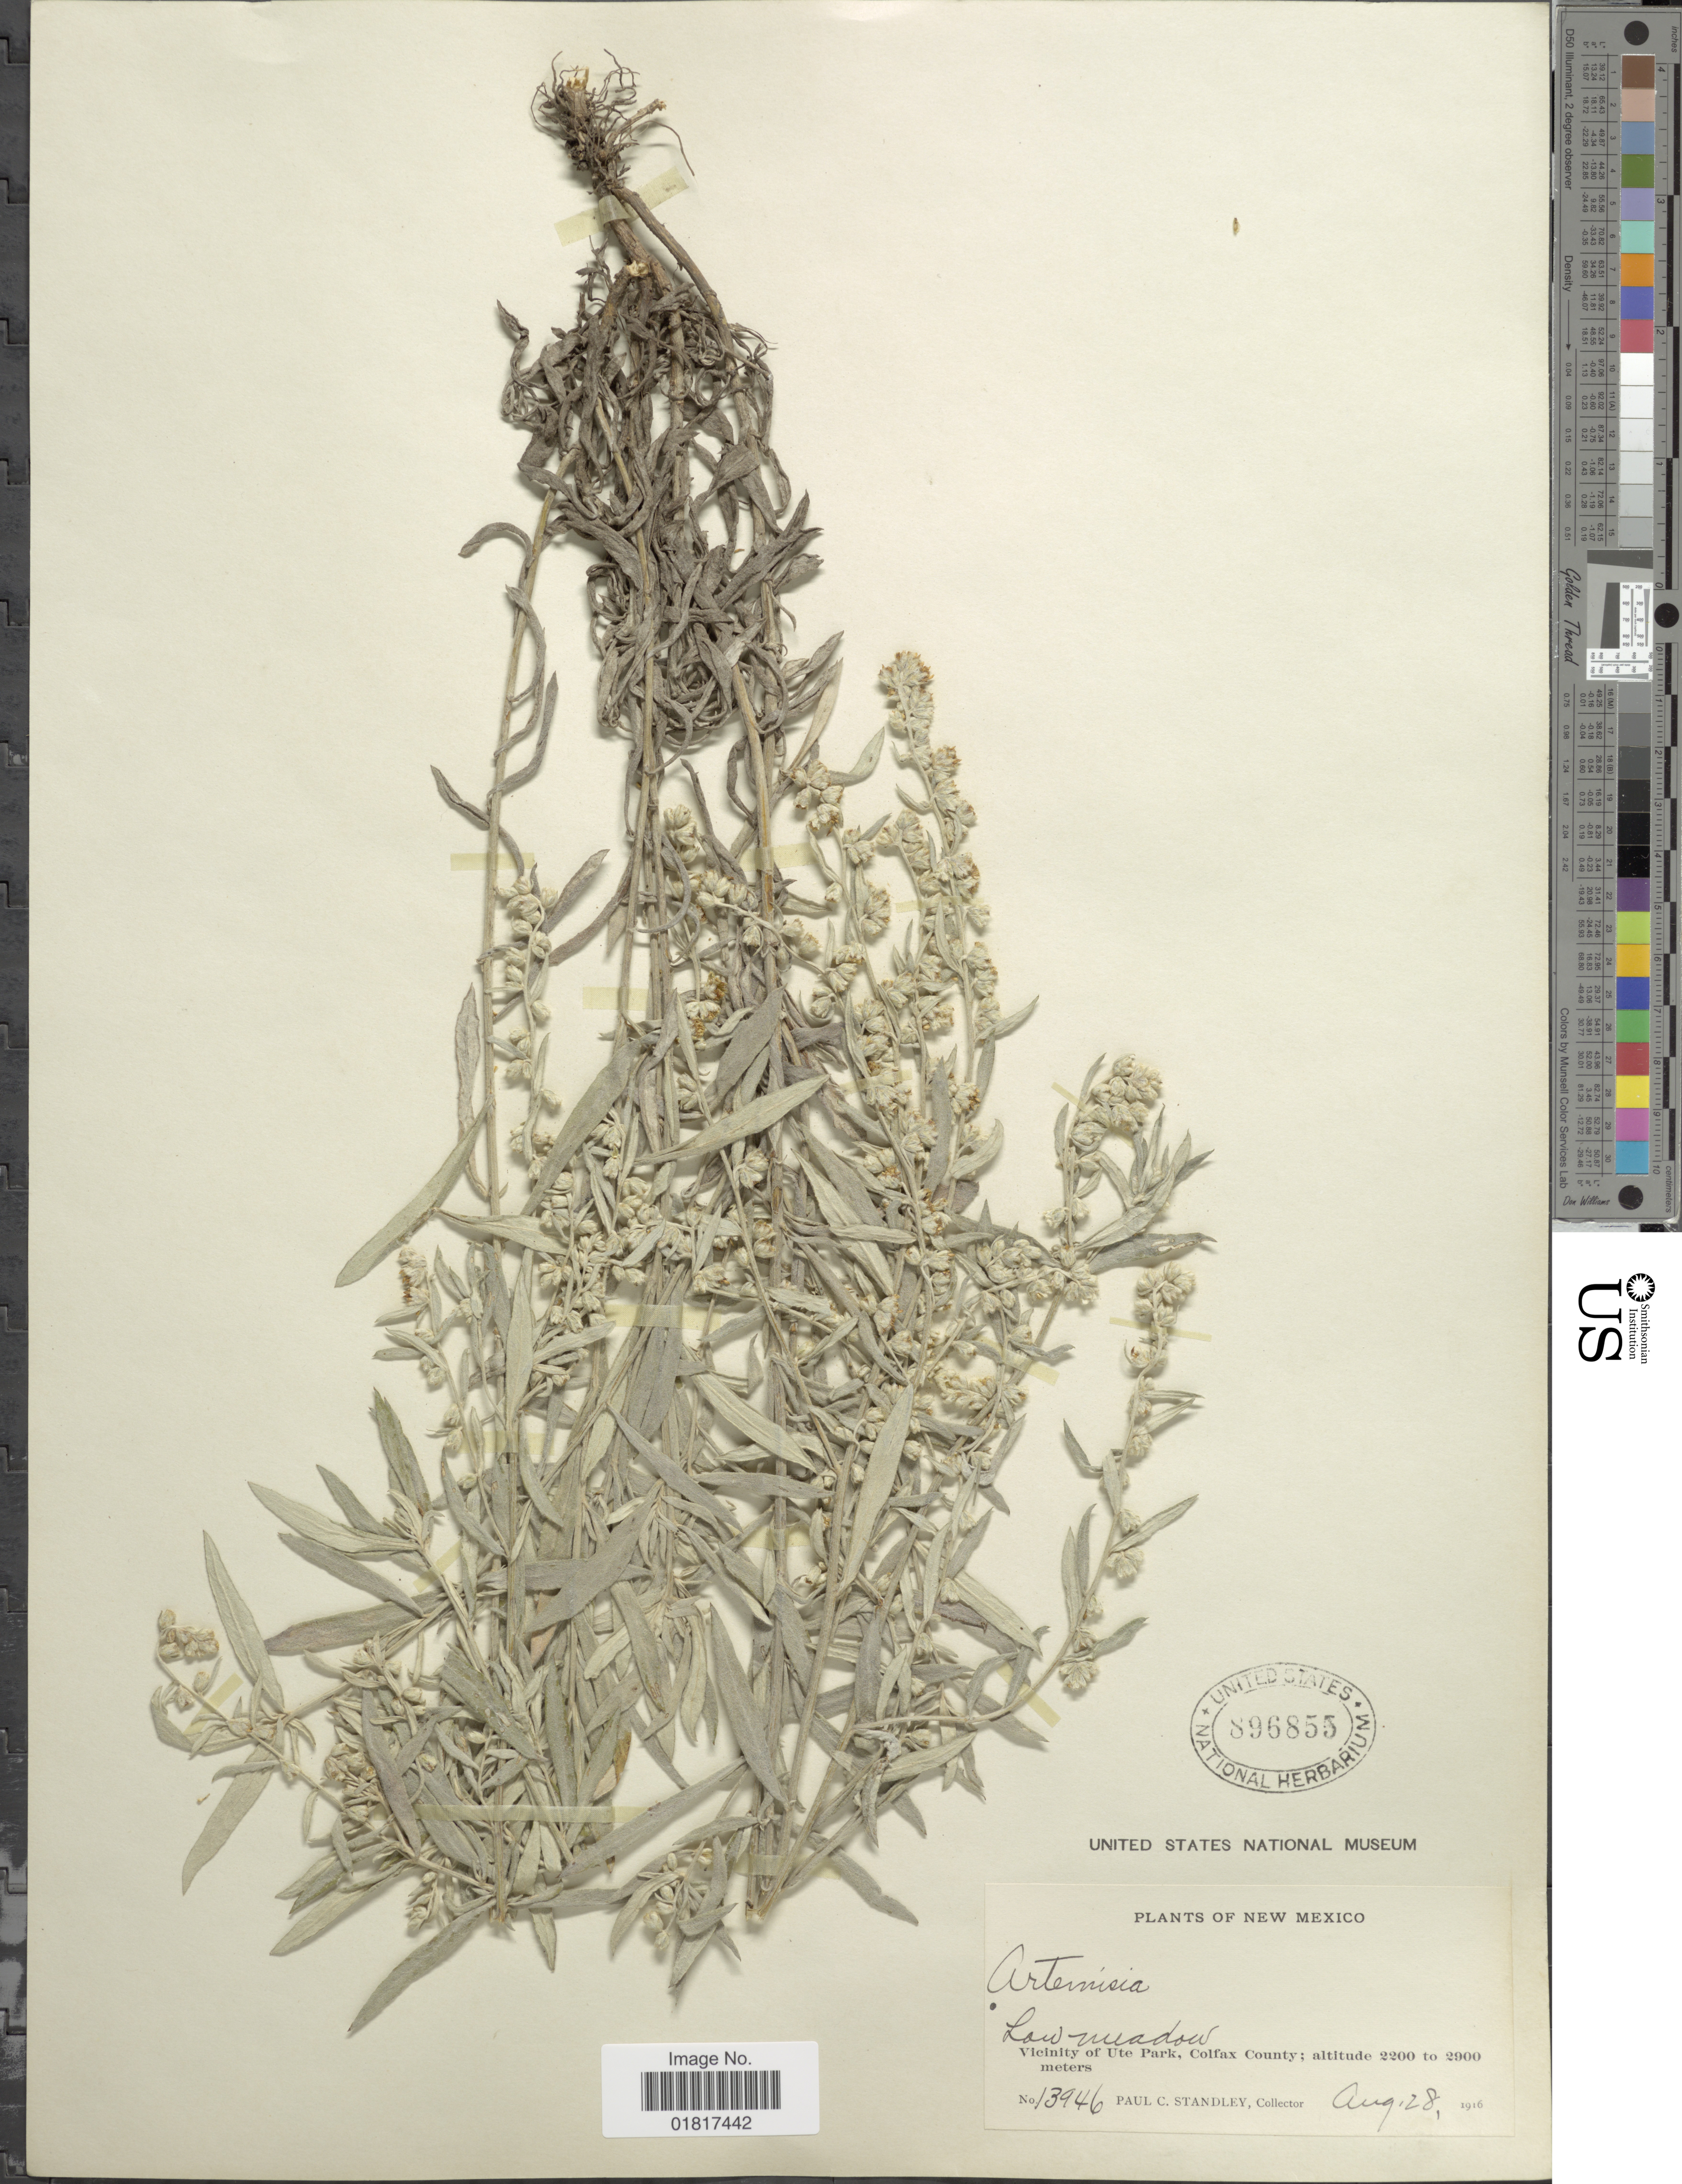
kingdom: Plantae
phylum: Tracheophyta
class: Magnoliopsida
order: Asterales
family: Asteraceae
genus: Artemisia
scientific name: Artemisia sp.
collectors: P. C. Standley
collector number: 13946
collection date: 1916-08-28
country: United States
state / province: New Mexico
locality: Low meadow, Vicinity of Ute Park, Colfax County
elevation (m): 2200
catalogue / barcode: US 896855